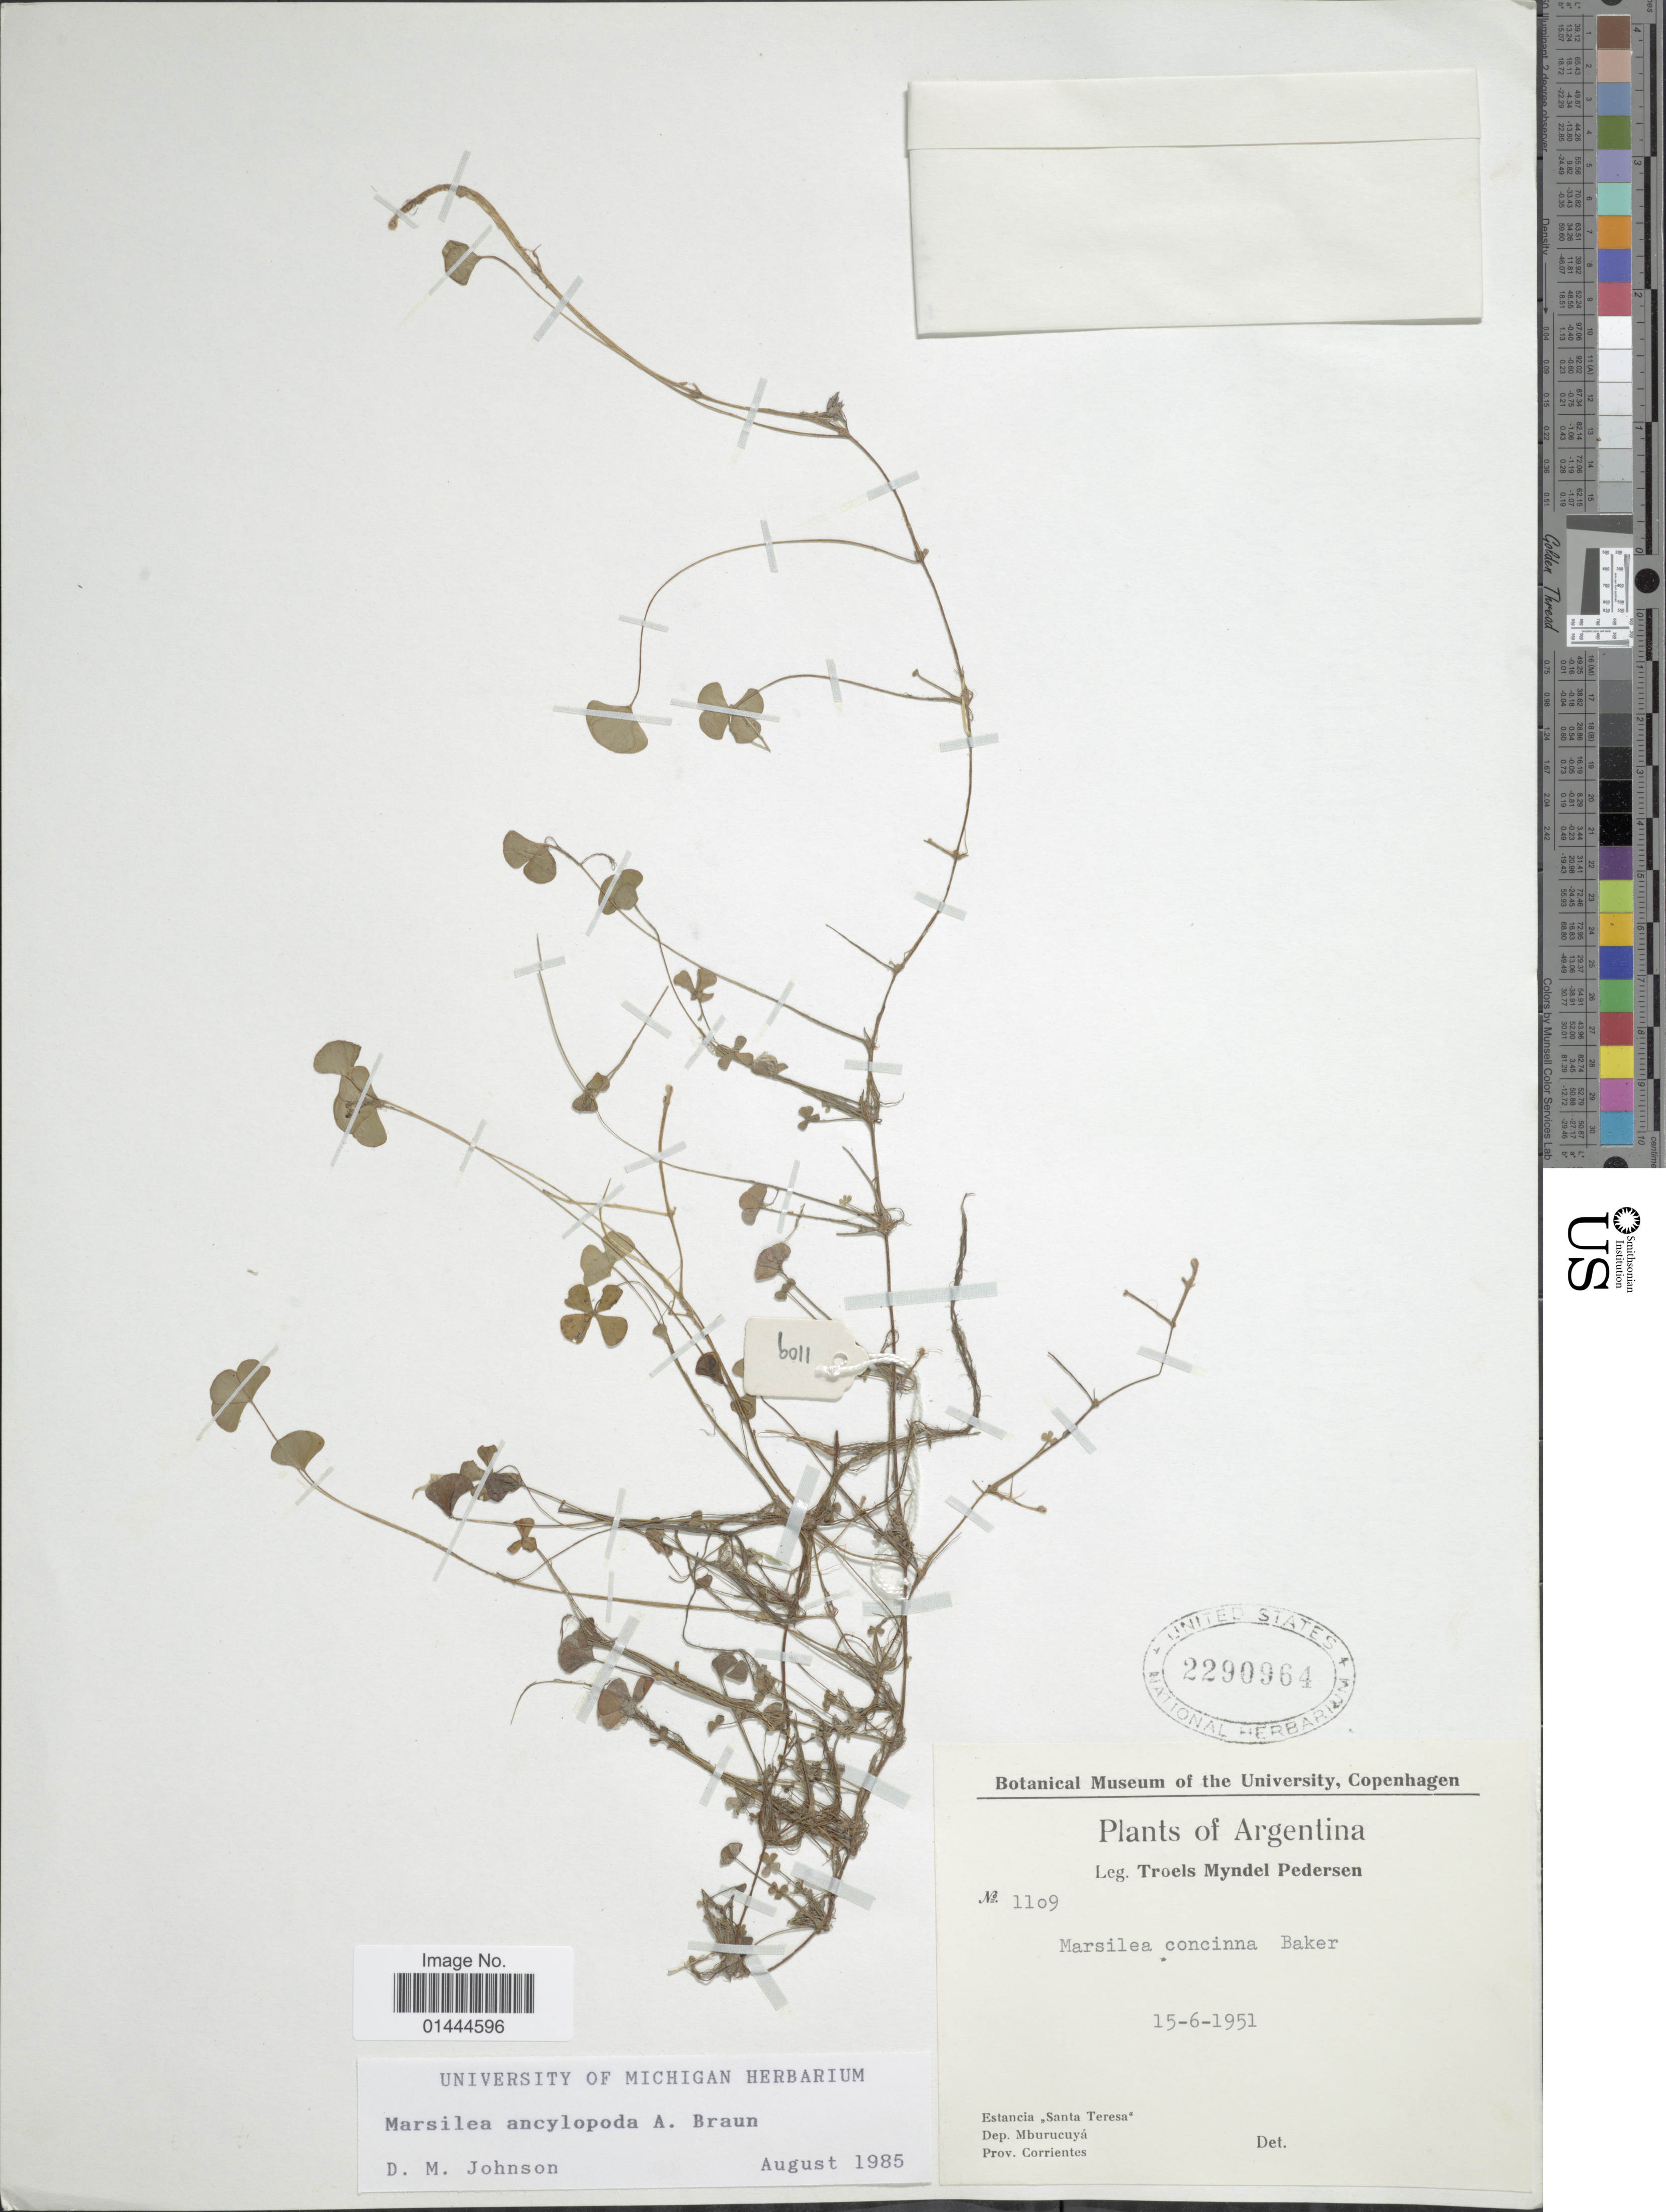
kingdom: Plantae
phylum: Tracheophyta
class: Polypodiopsida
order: Salviniales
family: Marsileaceae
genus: Marsilea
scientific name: Marsilea ancylopoda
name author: A. Braun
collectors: T. Pederson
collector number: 1109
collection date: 1951-06-15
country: Argentina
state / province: Corrientes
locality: Estancia Santa Teresa, Dep. Mburucuya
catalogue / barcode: US 2290964